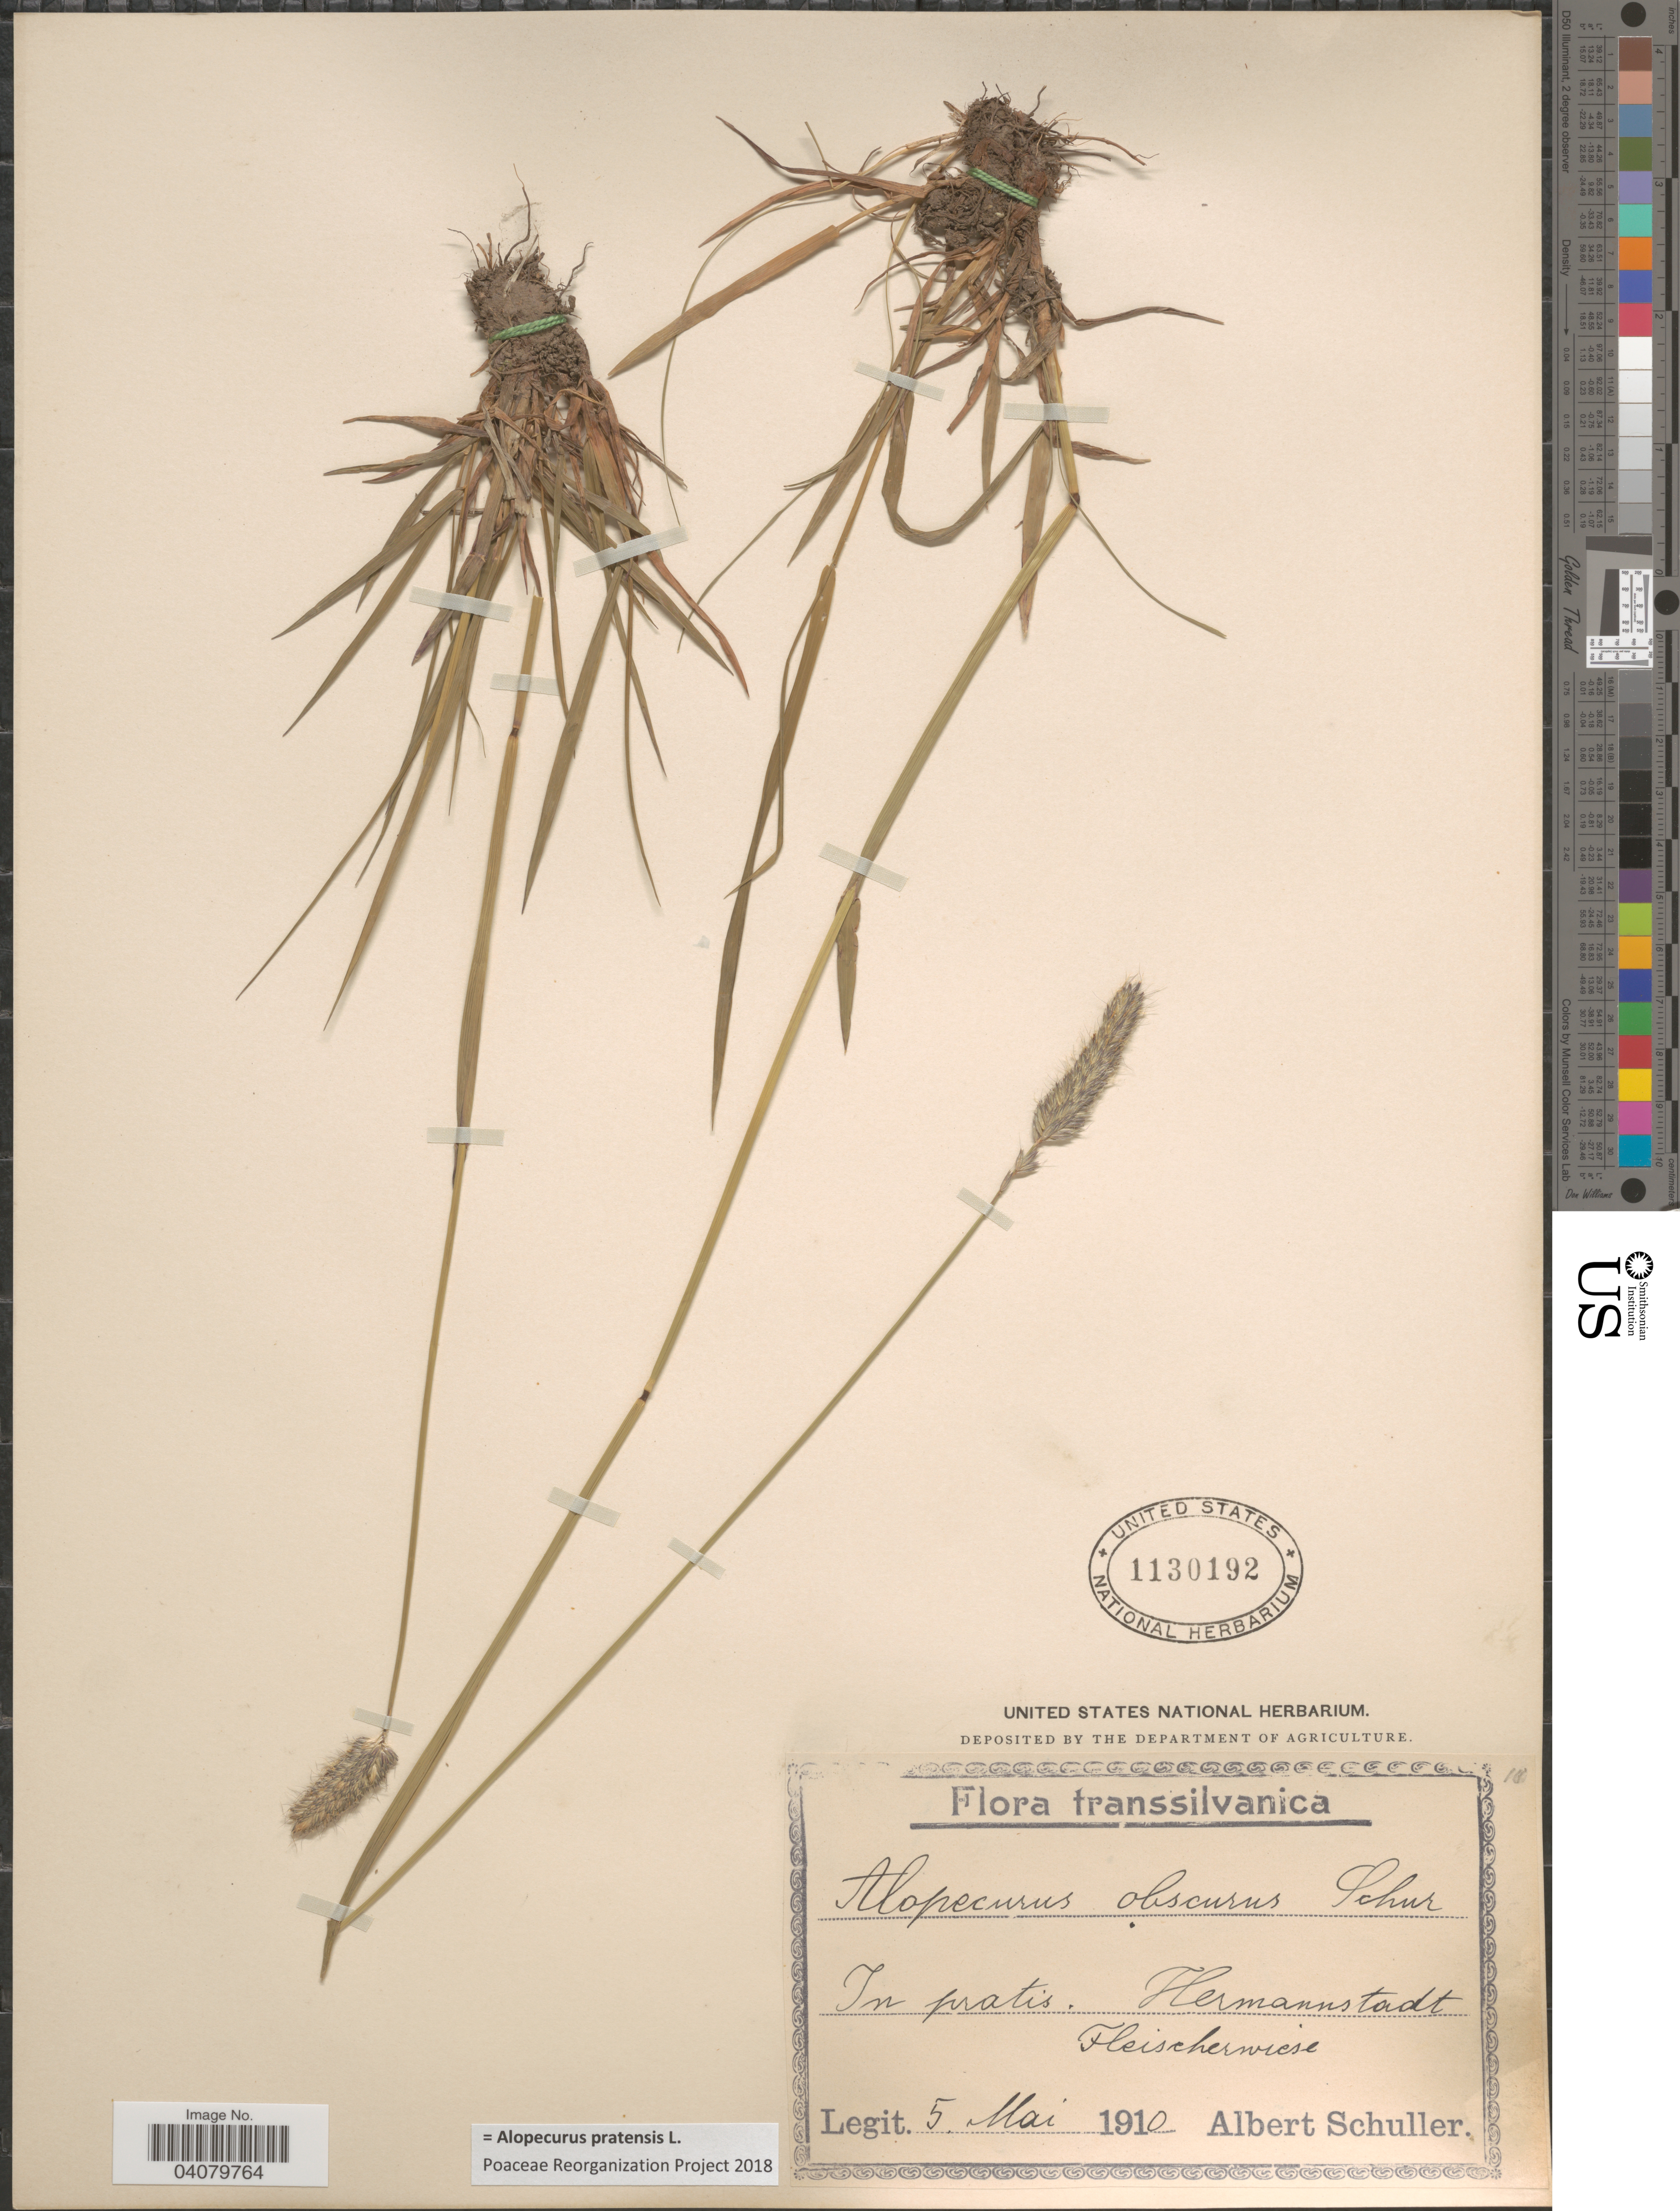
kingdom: Plantae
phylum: Tracheophyta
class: Liliopsida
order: Poales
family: Poaceae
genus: Alopecurus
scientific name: Alopecurus pratensis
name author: L.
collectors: A. Schuller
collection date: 1910-05-05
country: Romania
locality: Transsilvanica. In pratis. Hermannstadt. Fleischerwiese.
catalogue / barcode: US 1130192